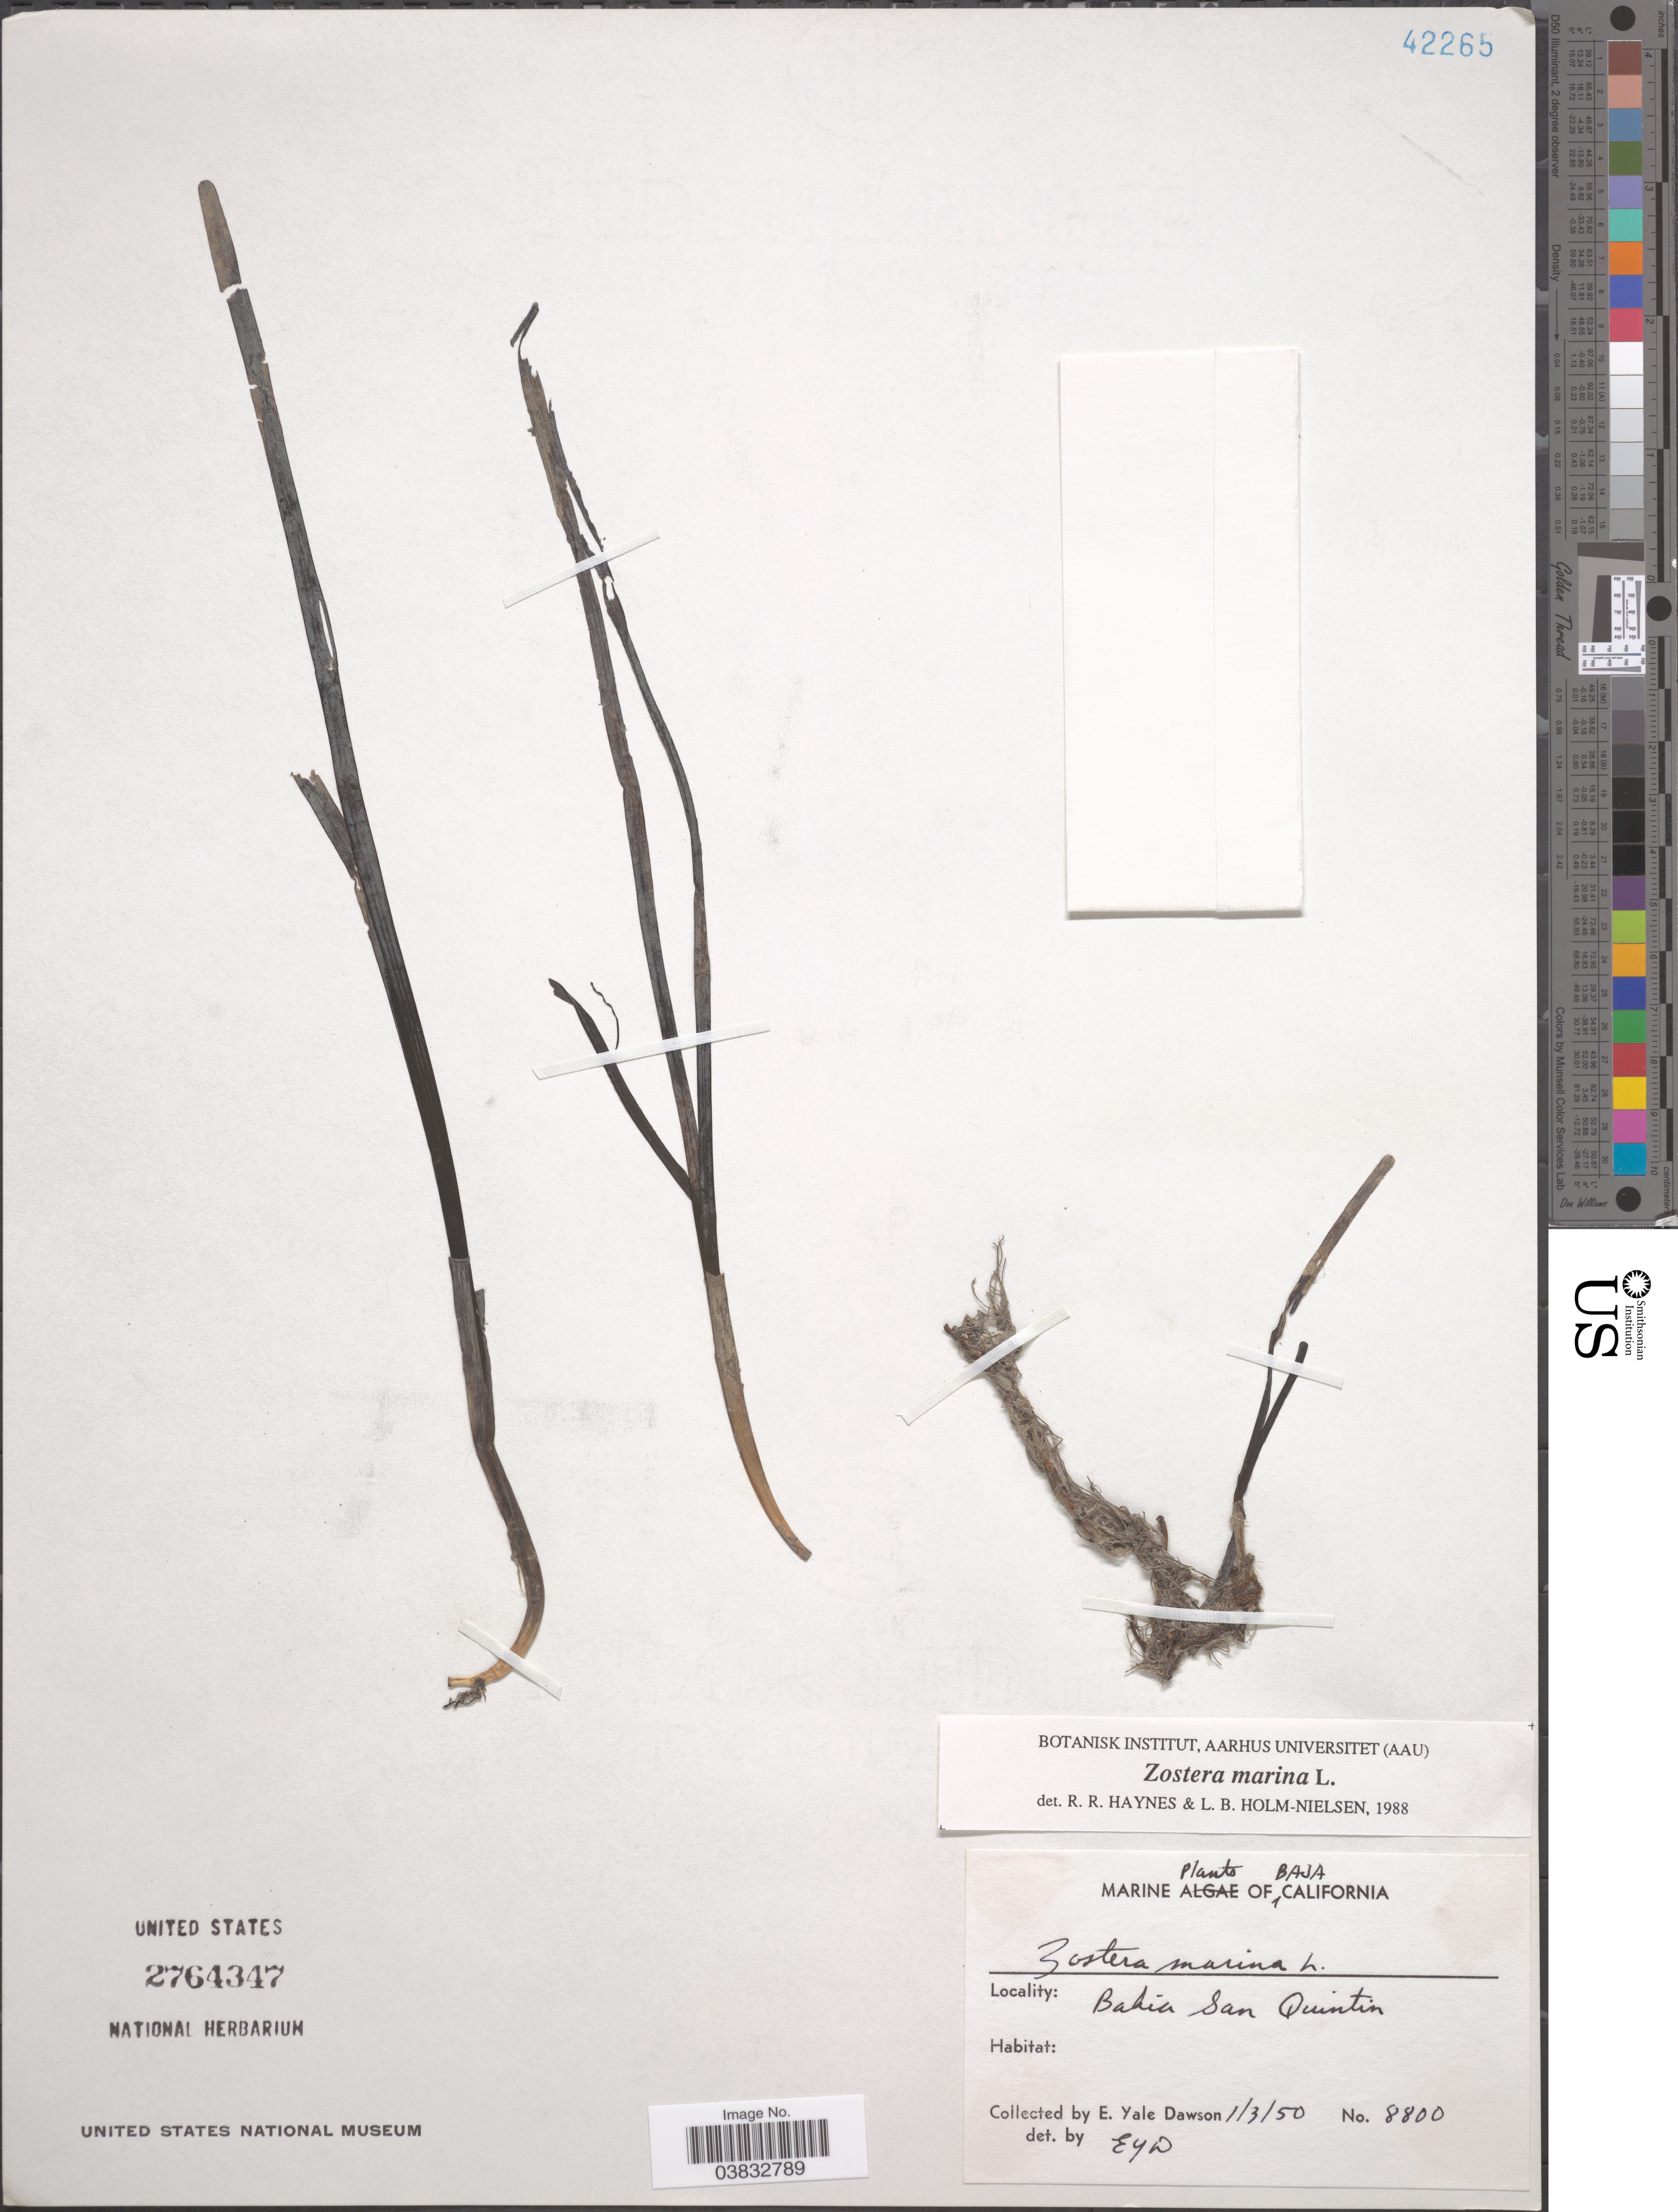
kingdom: Plantae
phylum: Tracheophyta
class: Liliopsida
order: Alismatales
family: Zosteraceae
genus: Zostera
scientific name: Zostera marina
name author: L.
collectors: N. Yensen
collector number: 8800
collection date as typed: Transcribed d/m/y: 3/1/50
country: Mexico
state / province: Baja California Norte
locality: Bahia San Quintin.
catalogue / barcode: US 2764347